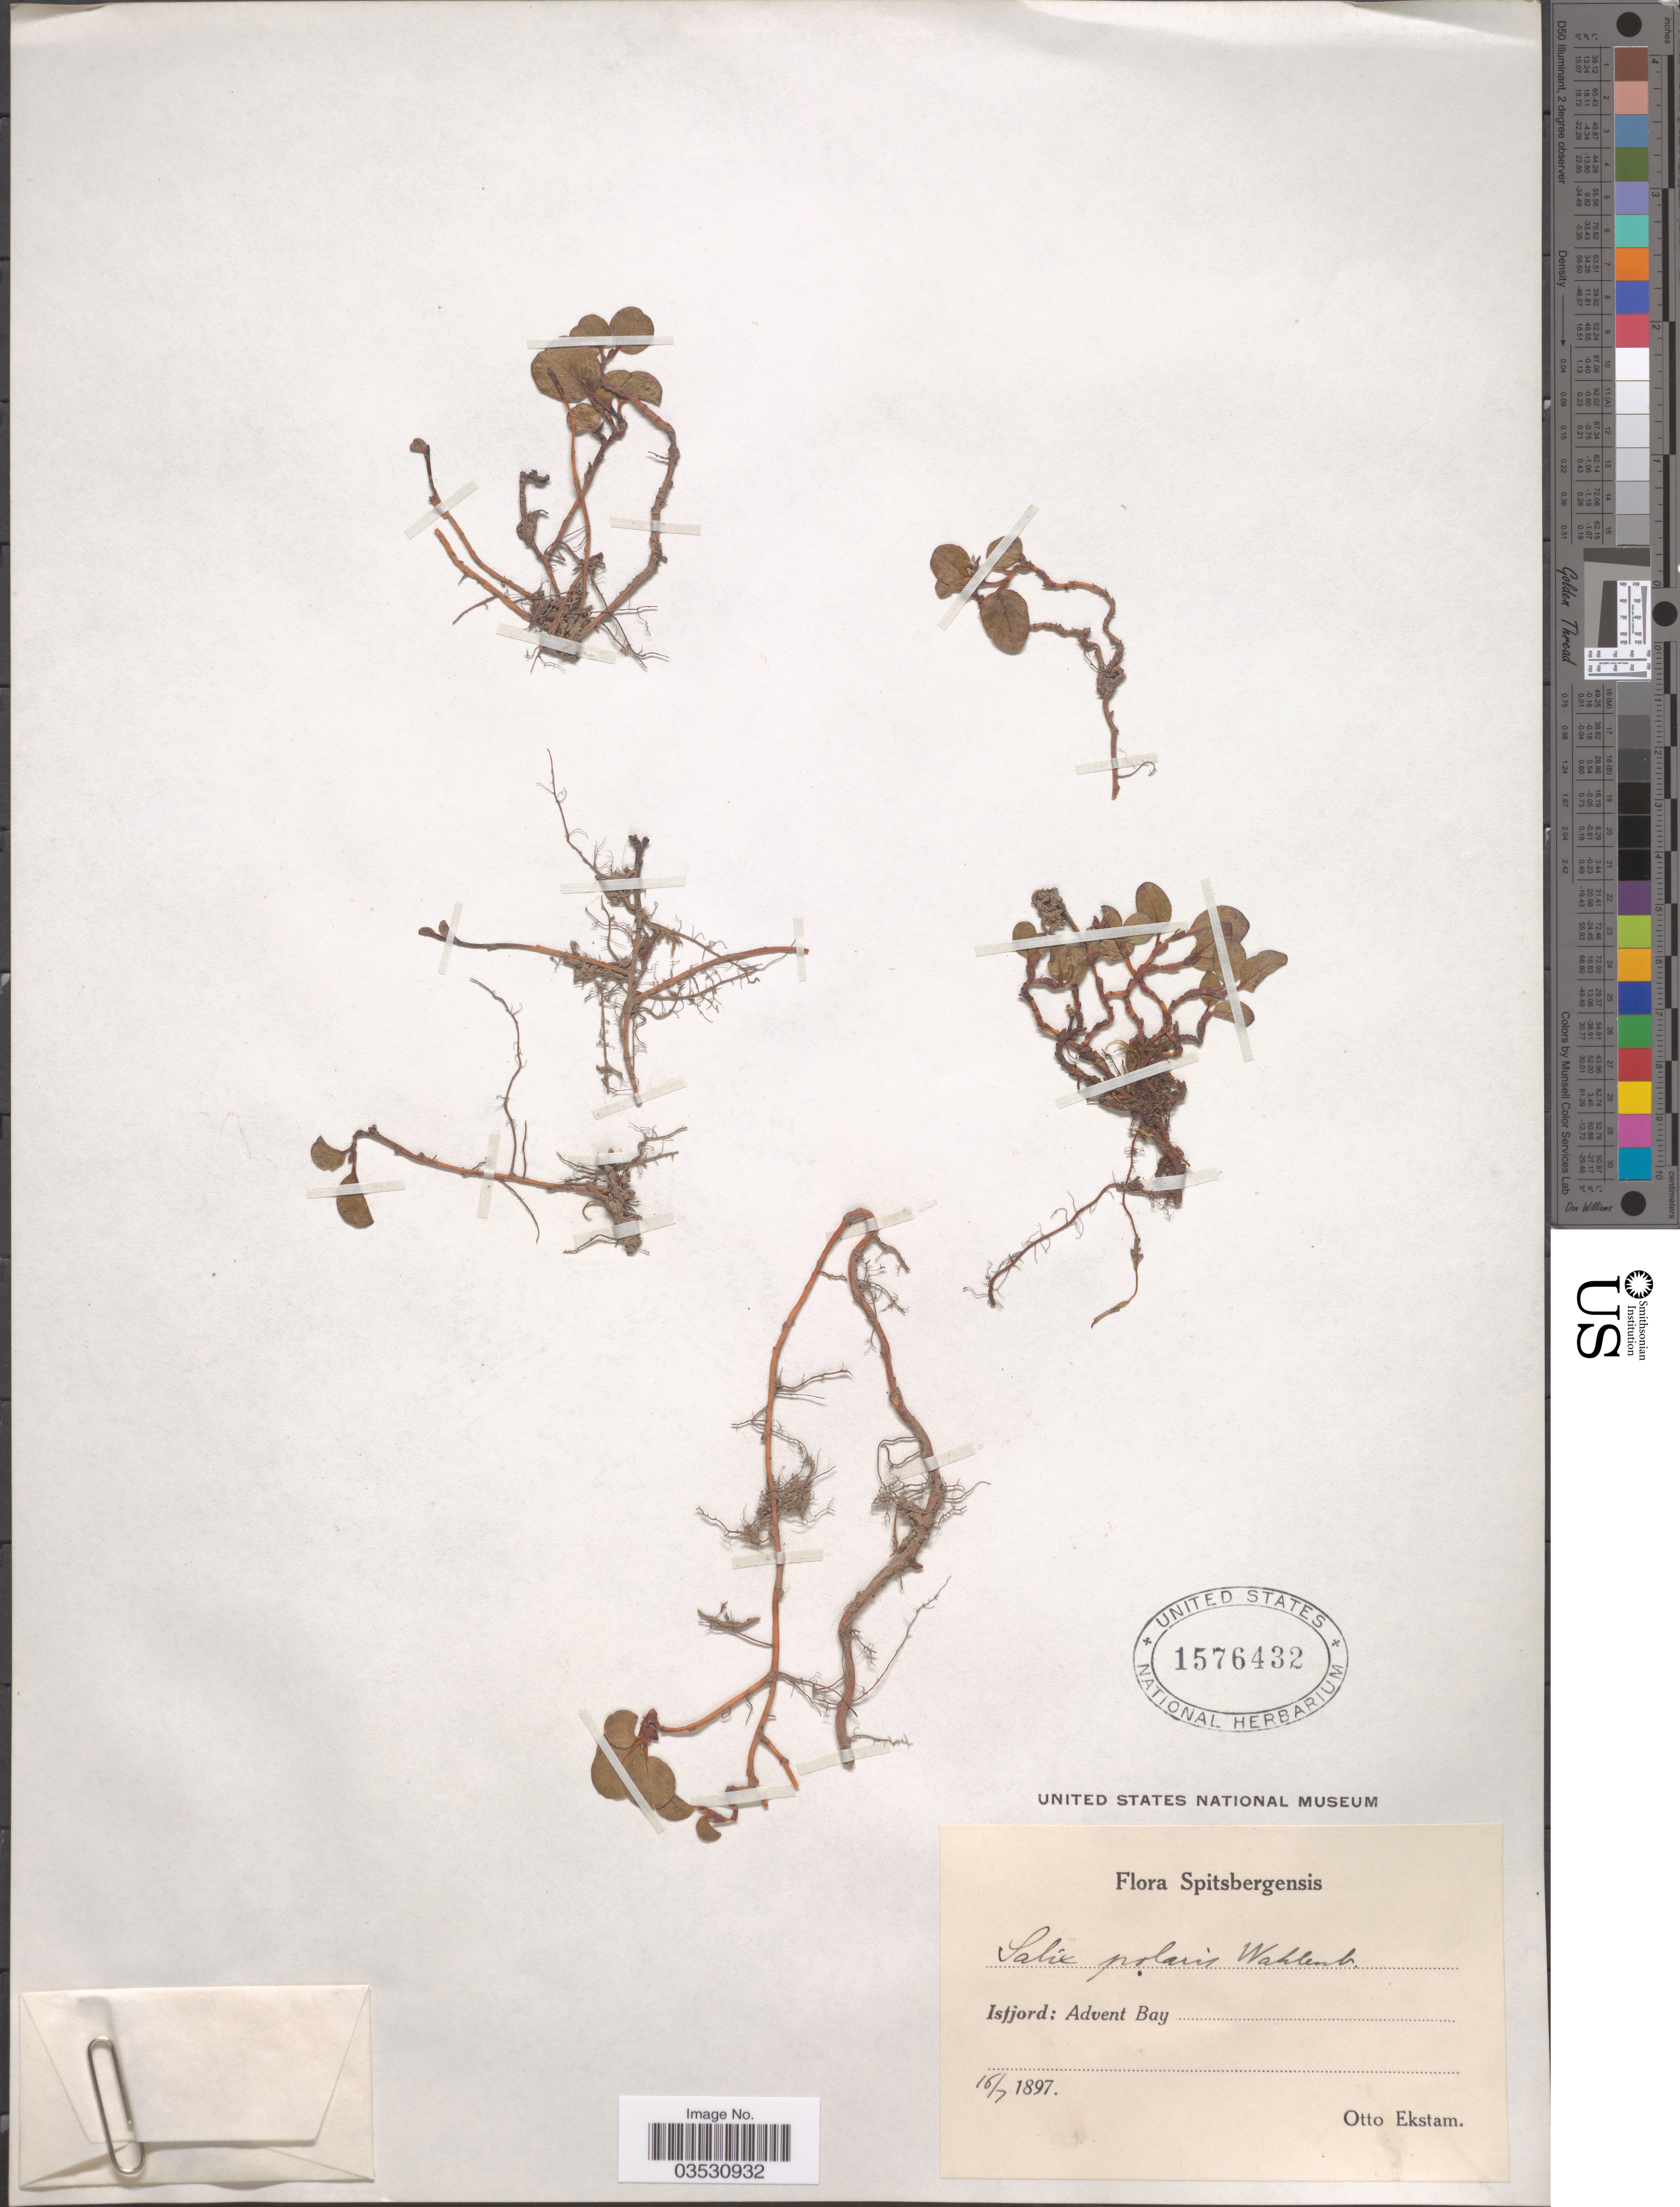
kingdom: Plantae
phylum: Tracheophyta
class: Magnoliopsida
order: Malpighiales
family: Salicaceae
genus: Salix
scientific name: Salix polaris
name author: Wahlenb.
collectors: O. Ekstam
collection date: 1897-07-16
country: Norway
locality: Spitsbergensis. Isfjord: Advent Bay.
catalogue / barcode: US 1576432